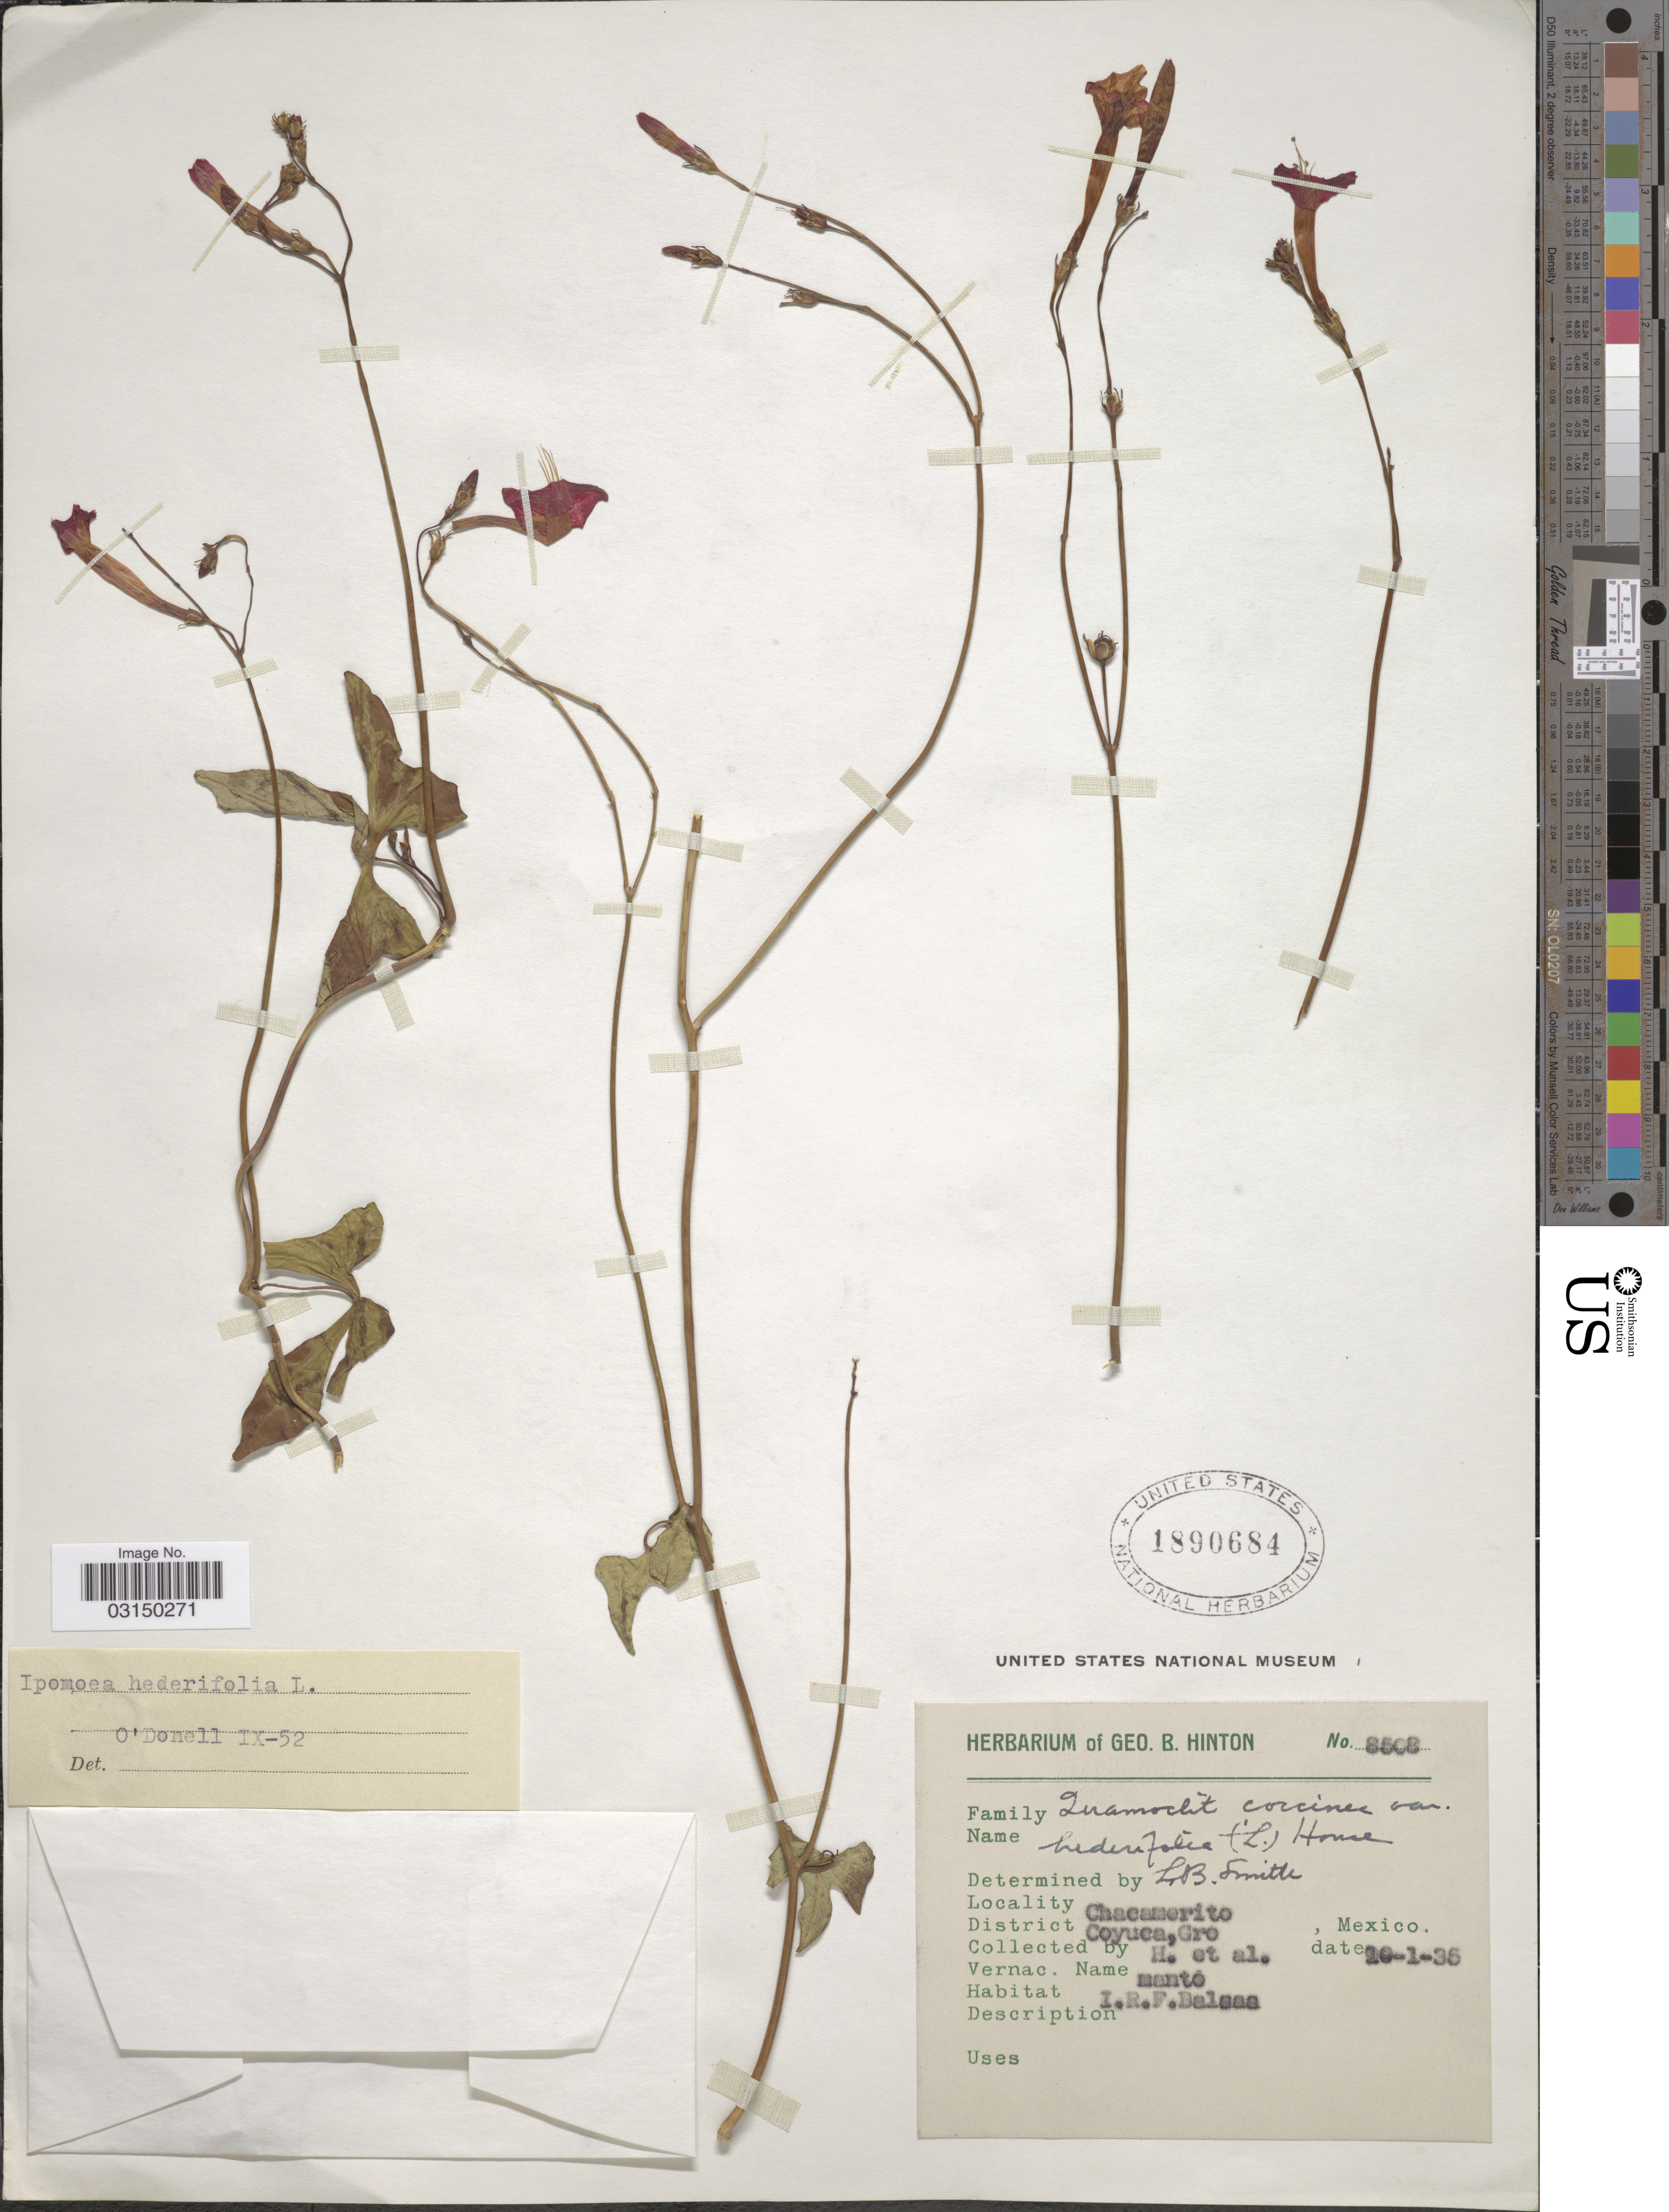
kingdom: Plantae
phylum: Tracheophyta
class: Magnoliopsida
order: Solanales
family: Convolvulaceae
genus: Ipomoea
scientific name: Ipomoea hederifolia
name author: L.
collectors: G. B. Hinton & et al.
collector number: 8508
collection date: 1935-01-10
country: Mexico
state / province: Guerrero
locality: Chacamerito. District Coyuca, Gro.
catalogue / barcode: US 1890684